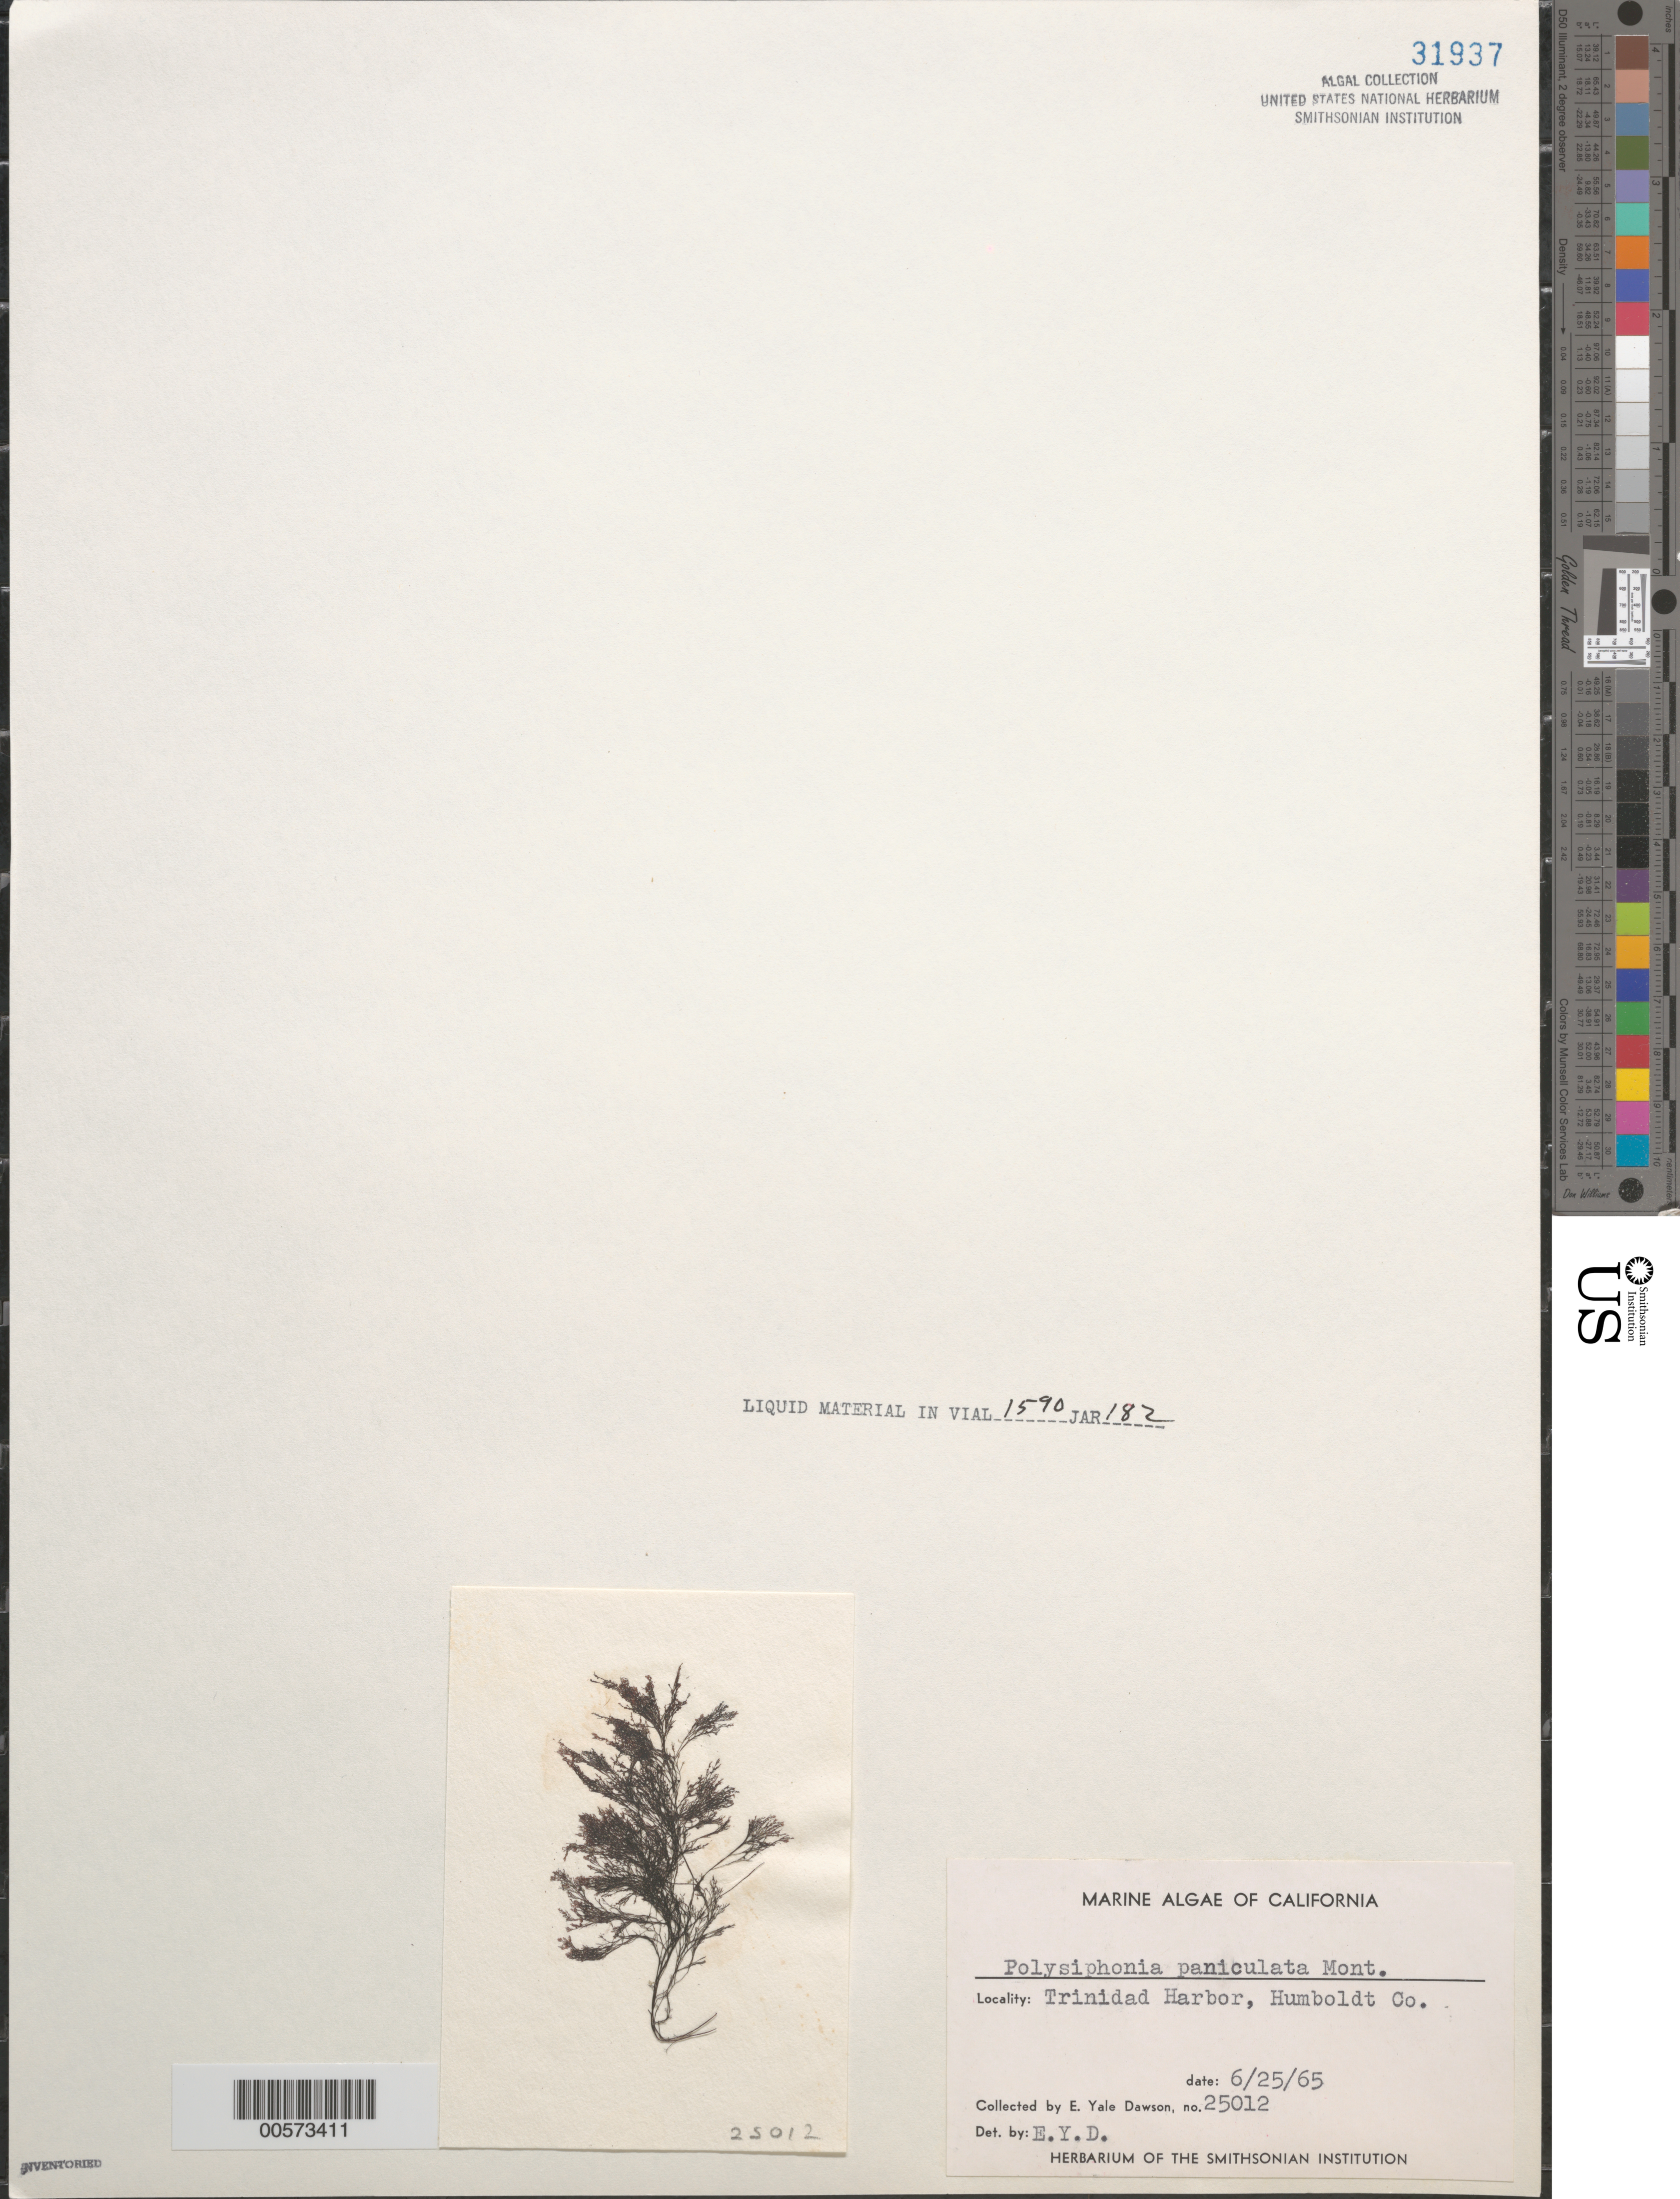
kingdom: Plantae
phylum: Rhodophyta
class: Florideophyceae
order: Ceramiales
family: Rhodomelaceae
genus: Eutrichosiphonia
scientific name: Eutrichosiphonia paniculata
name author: (Mont.) D.E.Bustamante & T.O. Cho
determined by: Algae name updating Project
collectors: E. Y. Dawson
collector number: EYD 25012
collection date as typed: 25 Jun 1965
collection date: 1965-06-25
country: United States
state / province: California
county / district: Humboldt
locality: Trinidad Harbor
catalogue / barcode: US 31937